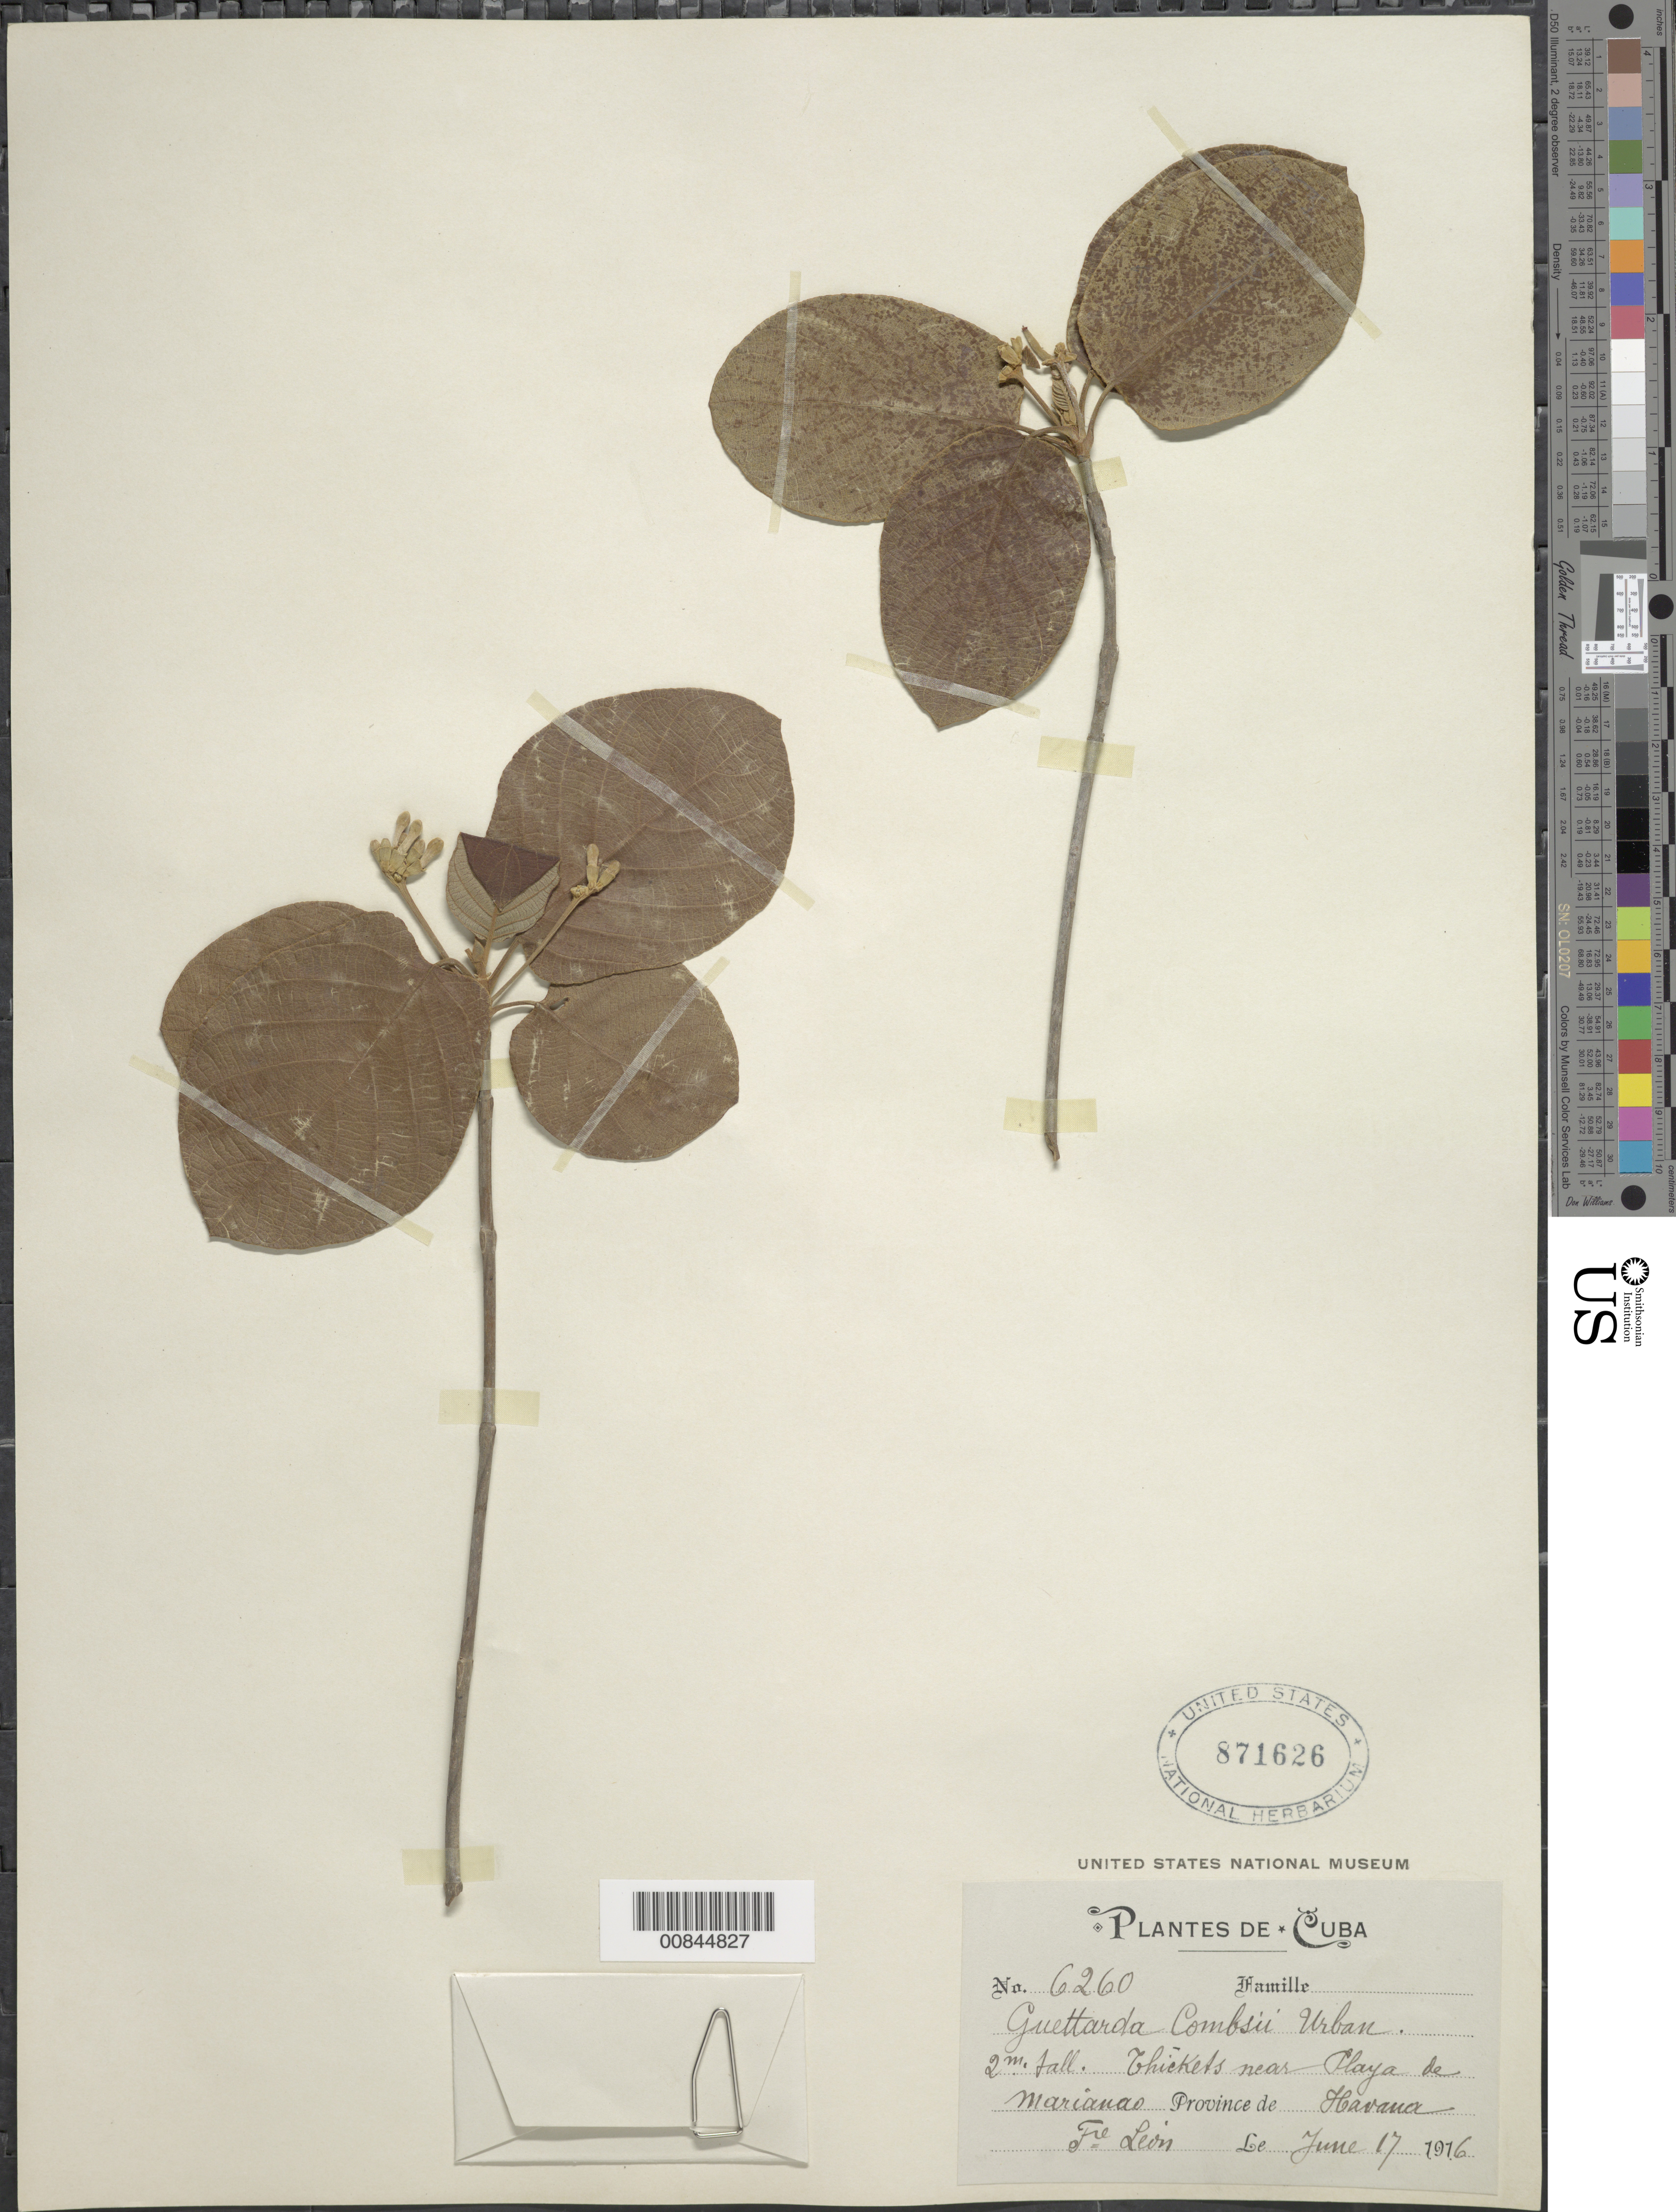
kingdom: Plantae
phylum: Tracheophyta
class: Magnoliopsida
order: Gentianales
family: Rubiaceae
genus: Guettarda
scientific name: Guettarda combsii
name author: Urb.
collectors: Bro. León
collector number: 6260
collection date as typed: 17 Jun 1916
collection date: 1916-06-17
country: Cuba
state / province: La Habana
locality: Playa de Marianao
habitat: Thickets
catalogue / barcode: US 871626